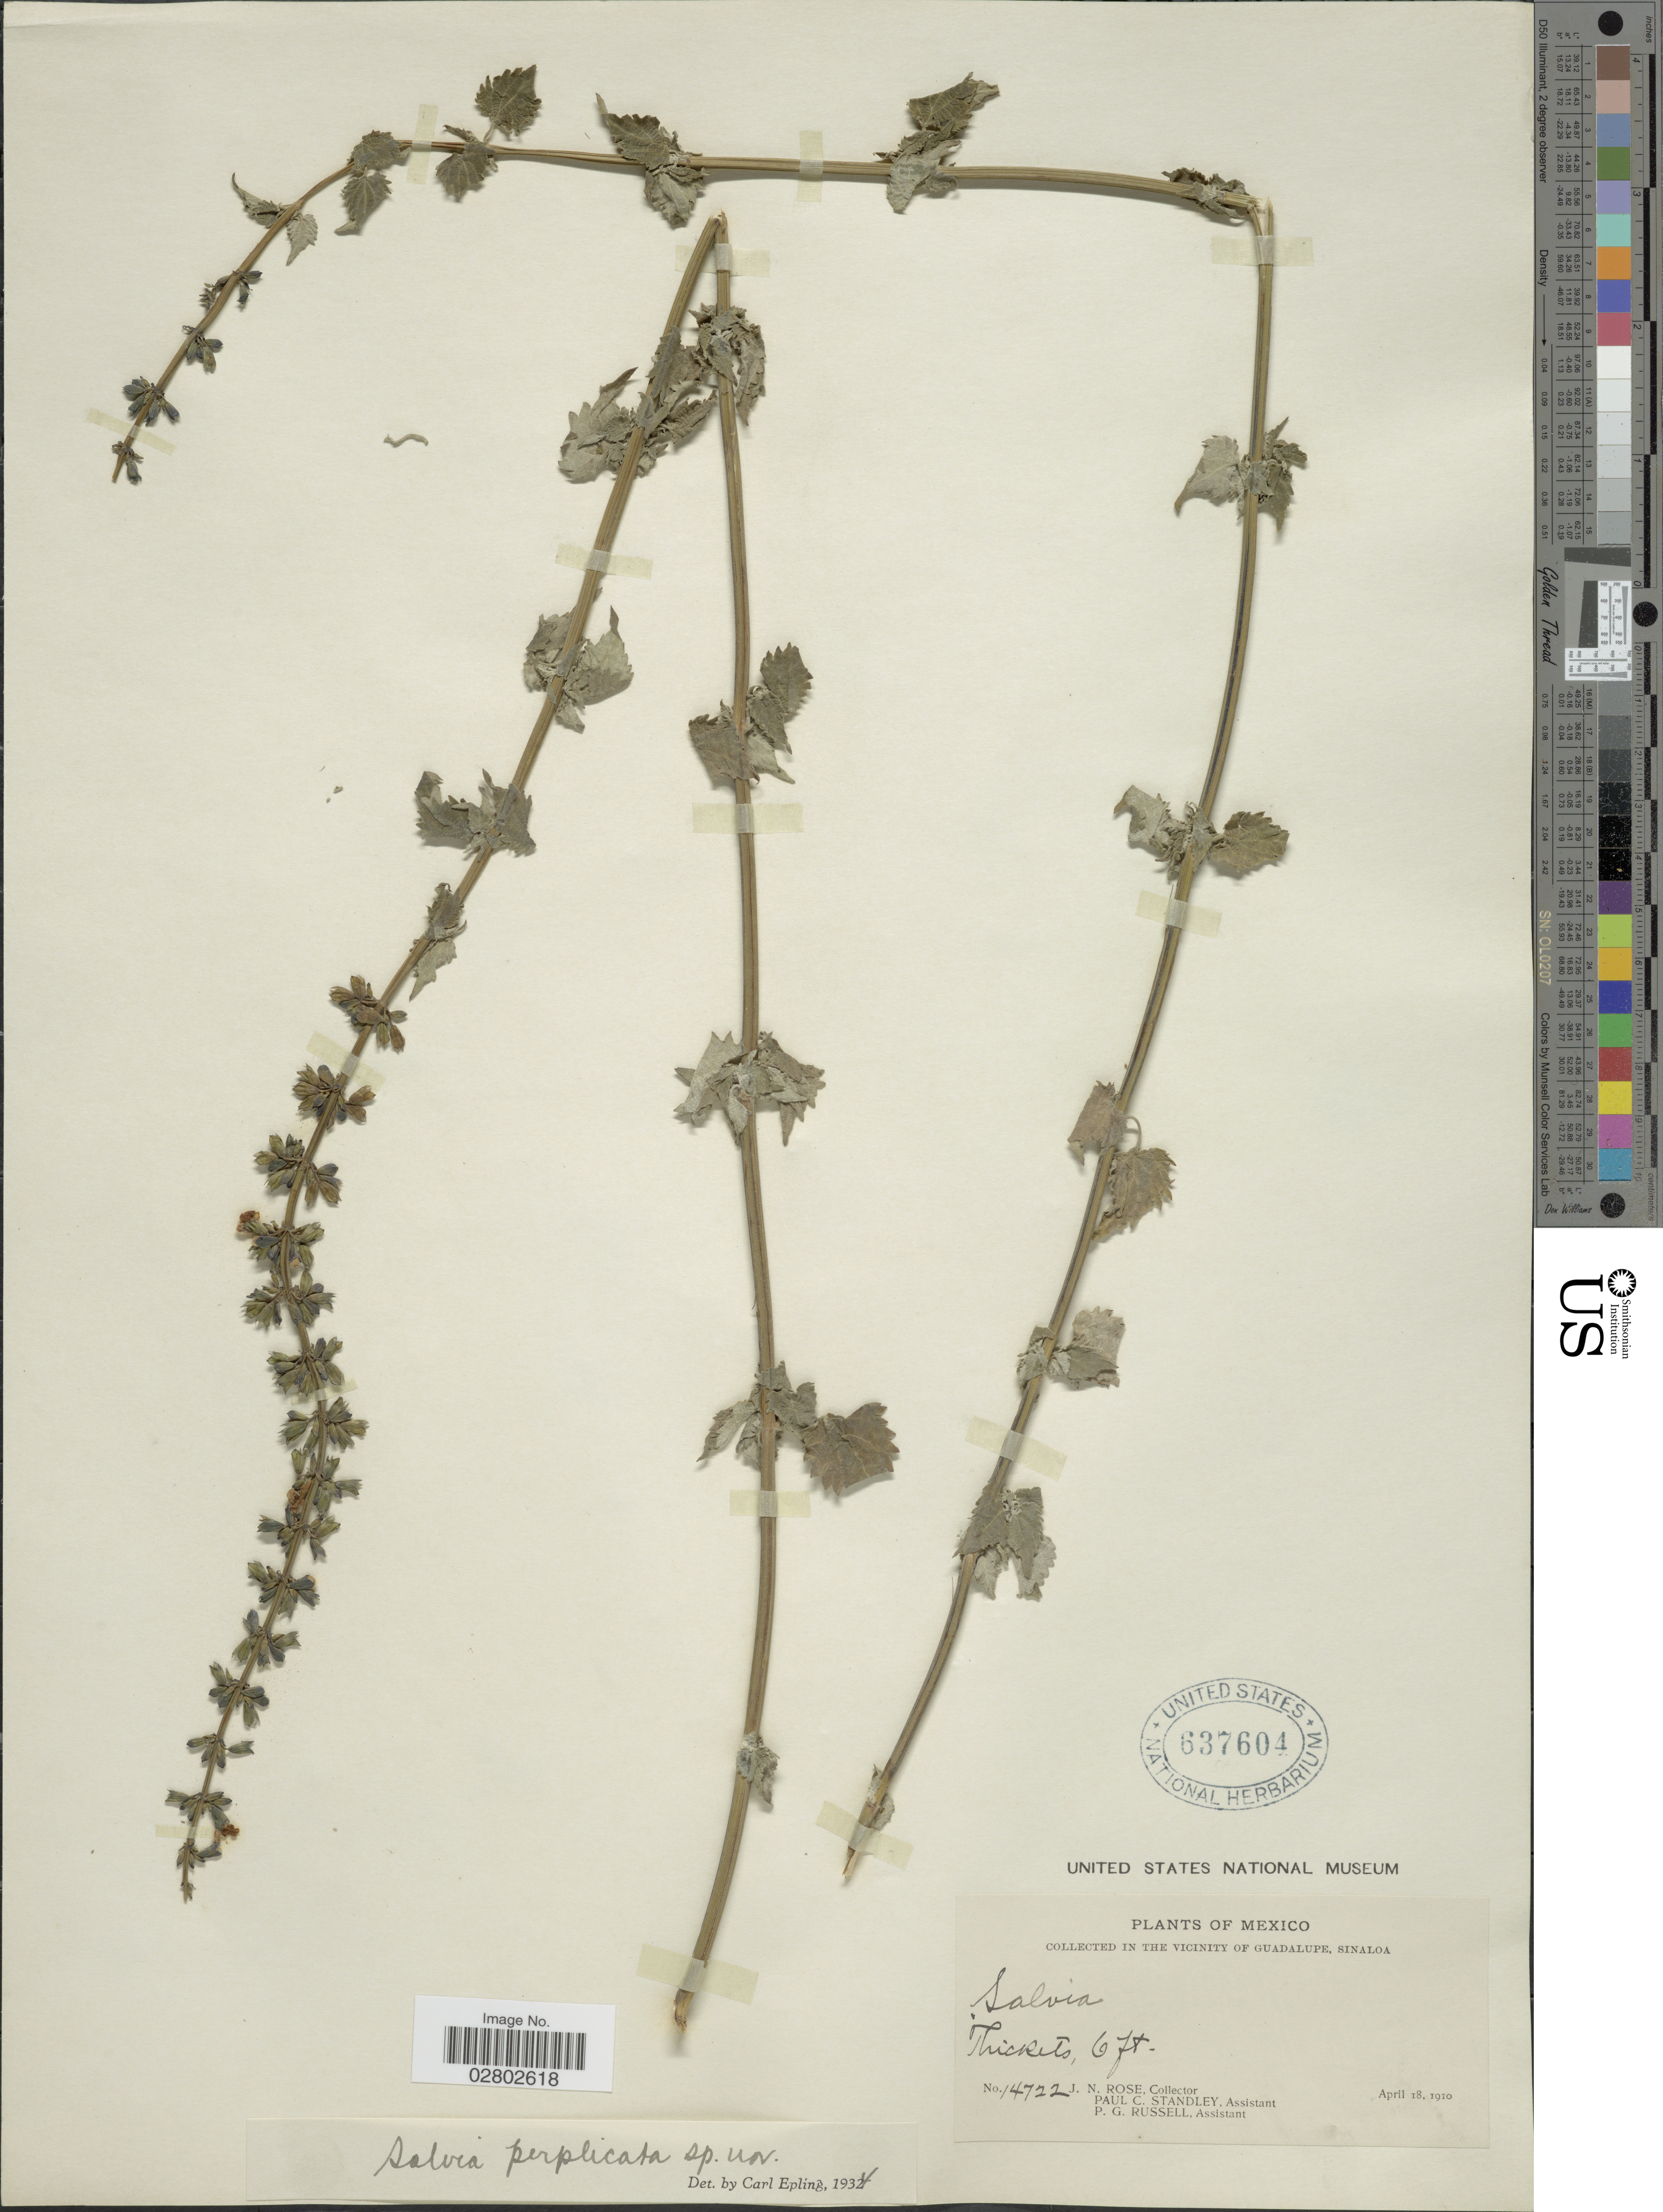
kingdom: Plantae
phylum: Tracheophyta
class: Magnoliopsida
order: Lamiales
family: Lamiaceae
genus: Salvia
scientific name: Salvia perplicata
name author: Epling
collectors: J. N. Rose, P. C. Standley & P. G. Russell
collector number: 14722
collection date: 1910-04-18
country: Mexico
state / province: Sinaloa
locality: Vicinity of Guadalupe.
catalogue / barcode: US 637604